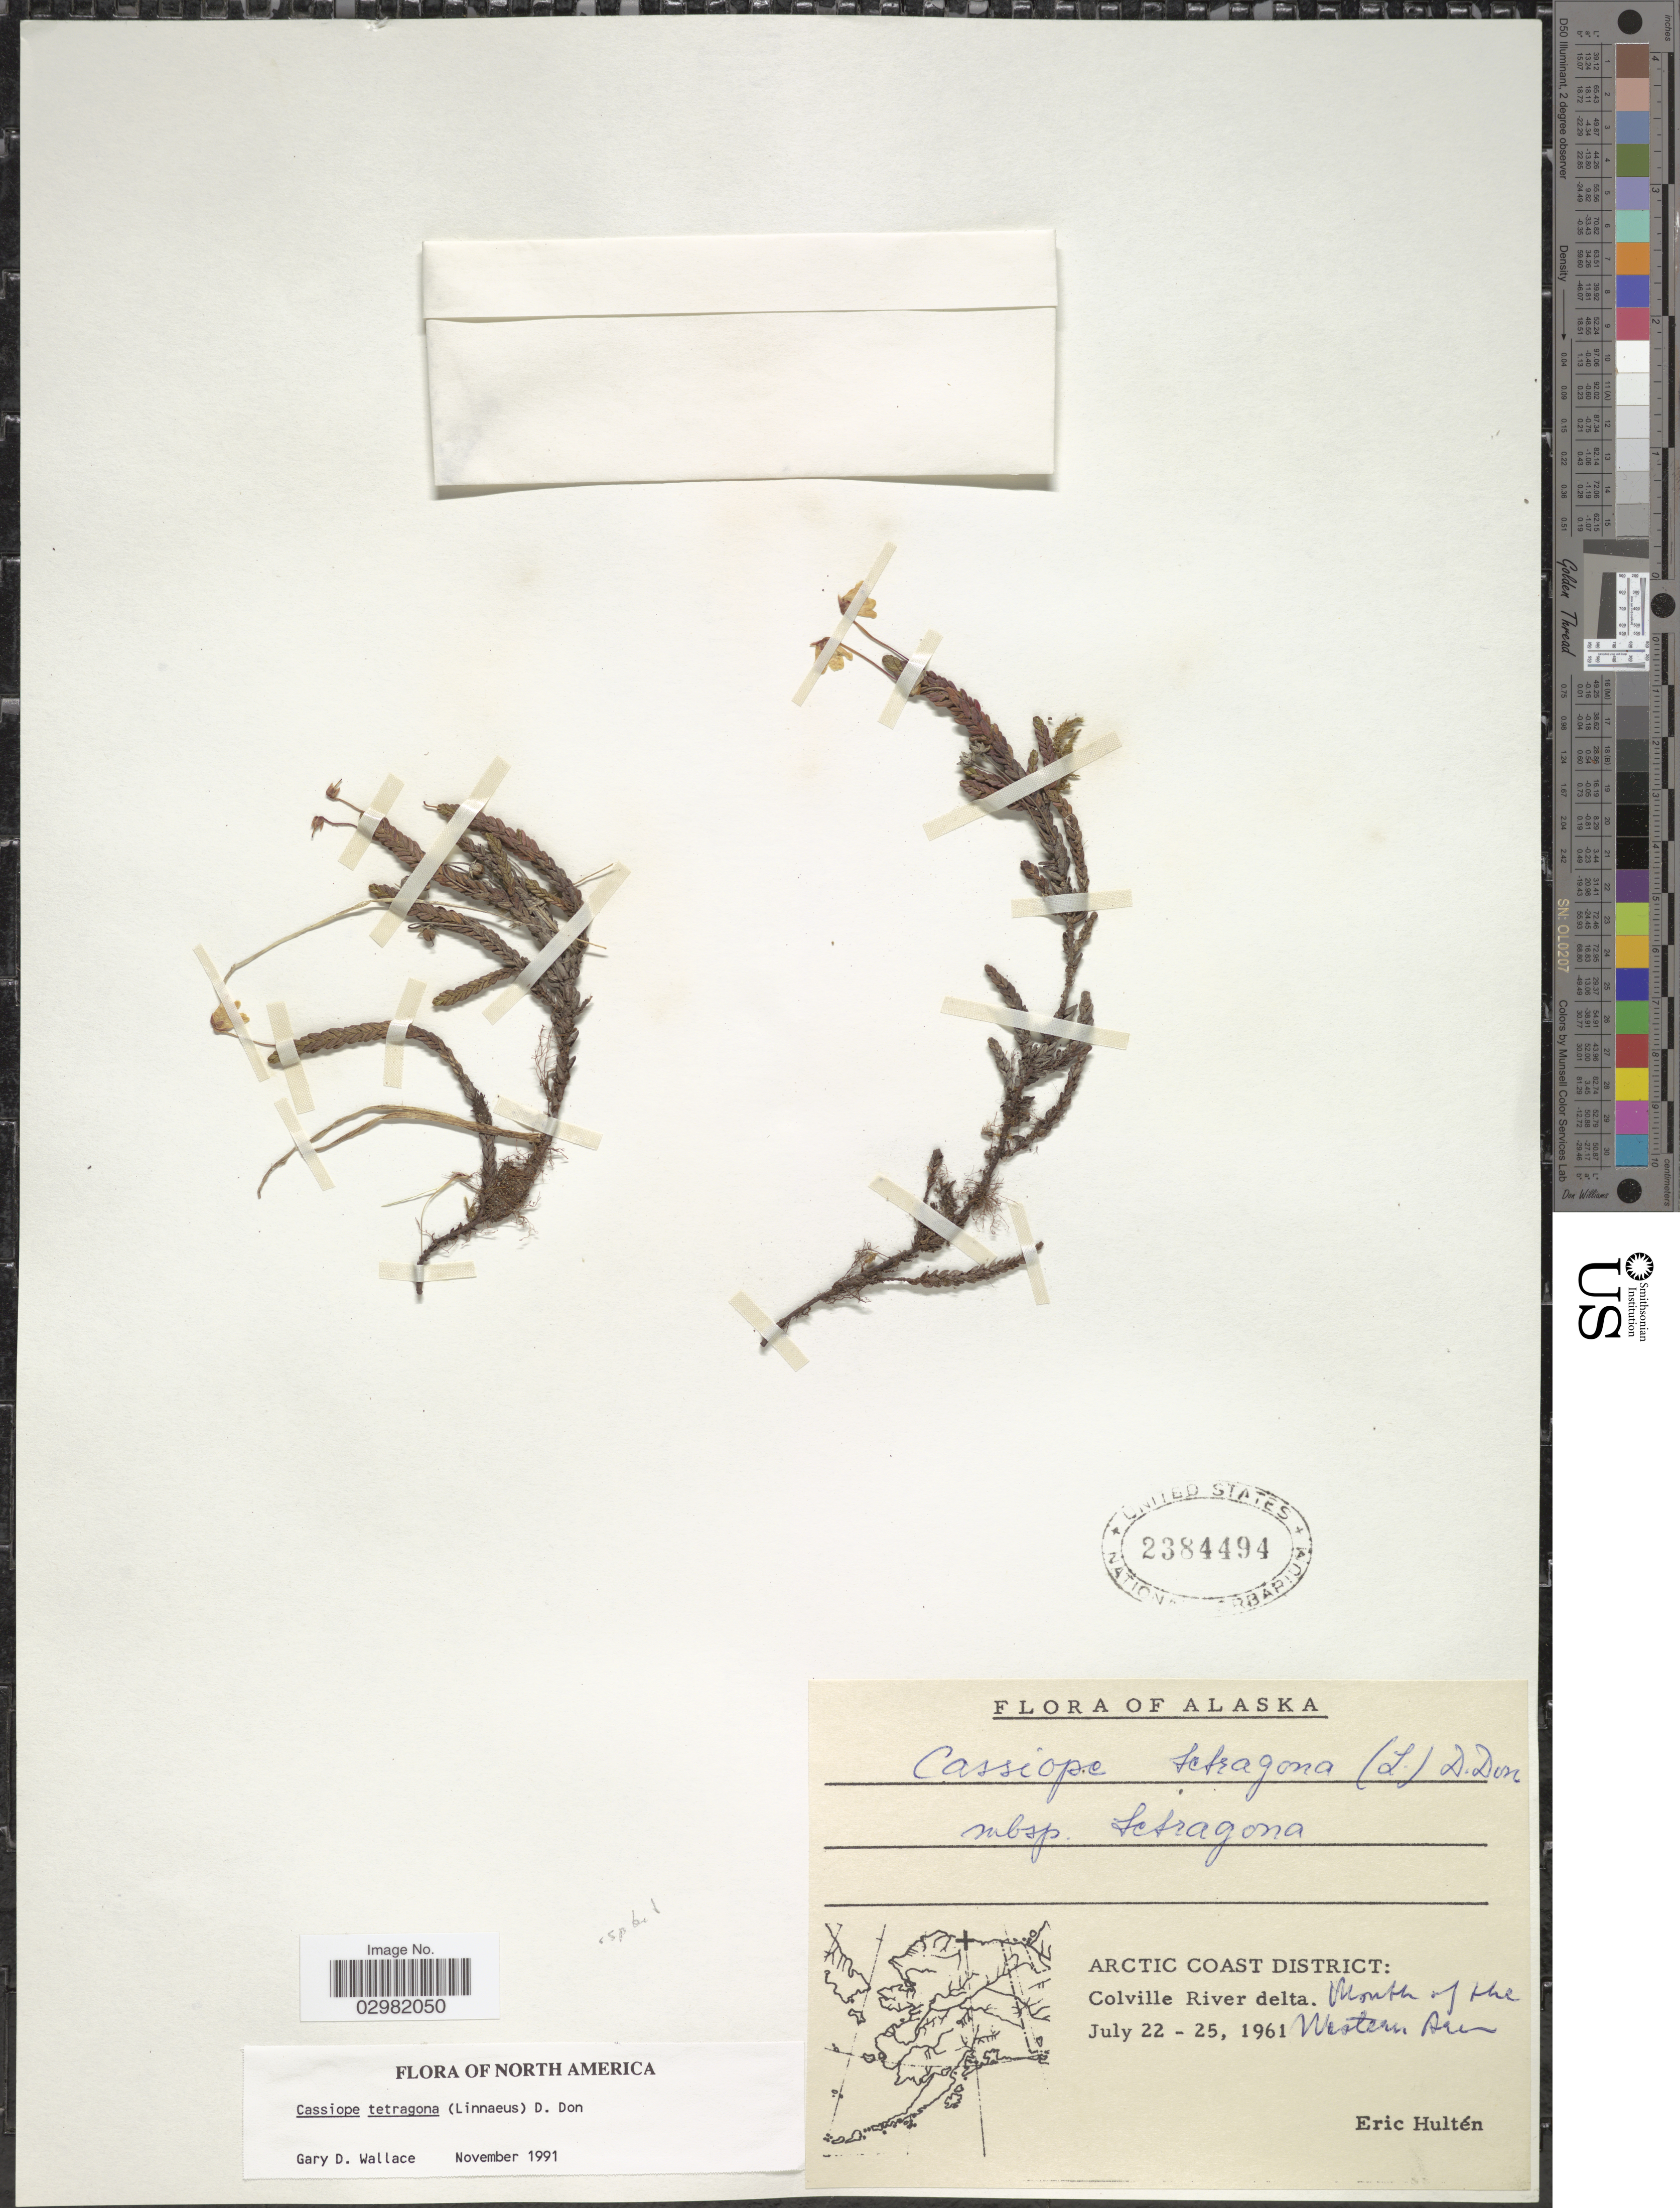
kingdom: Plantae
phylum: Tracheophyta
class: Magnoliopsida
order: Ericales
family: Ericaceae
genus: Cassiope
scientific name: Cassiope tetragona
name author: (L.) D. Don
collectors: E. G. Hultén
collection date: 1961-07-22/1961-07-25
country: United States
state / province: Alaska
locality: Arctic Coast District: Colville River delta. Mouth of the Western Arm.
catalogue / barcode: US 2384494